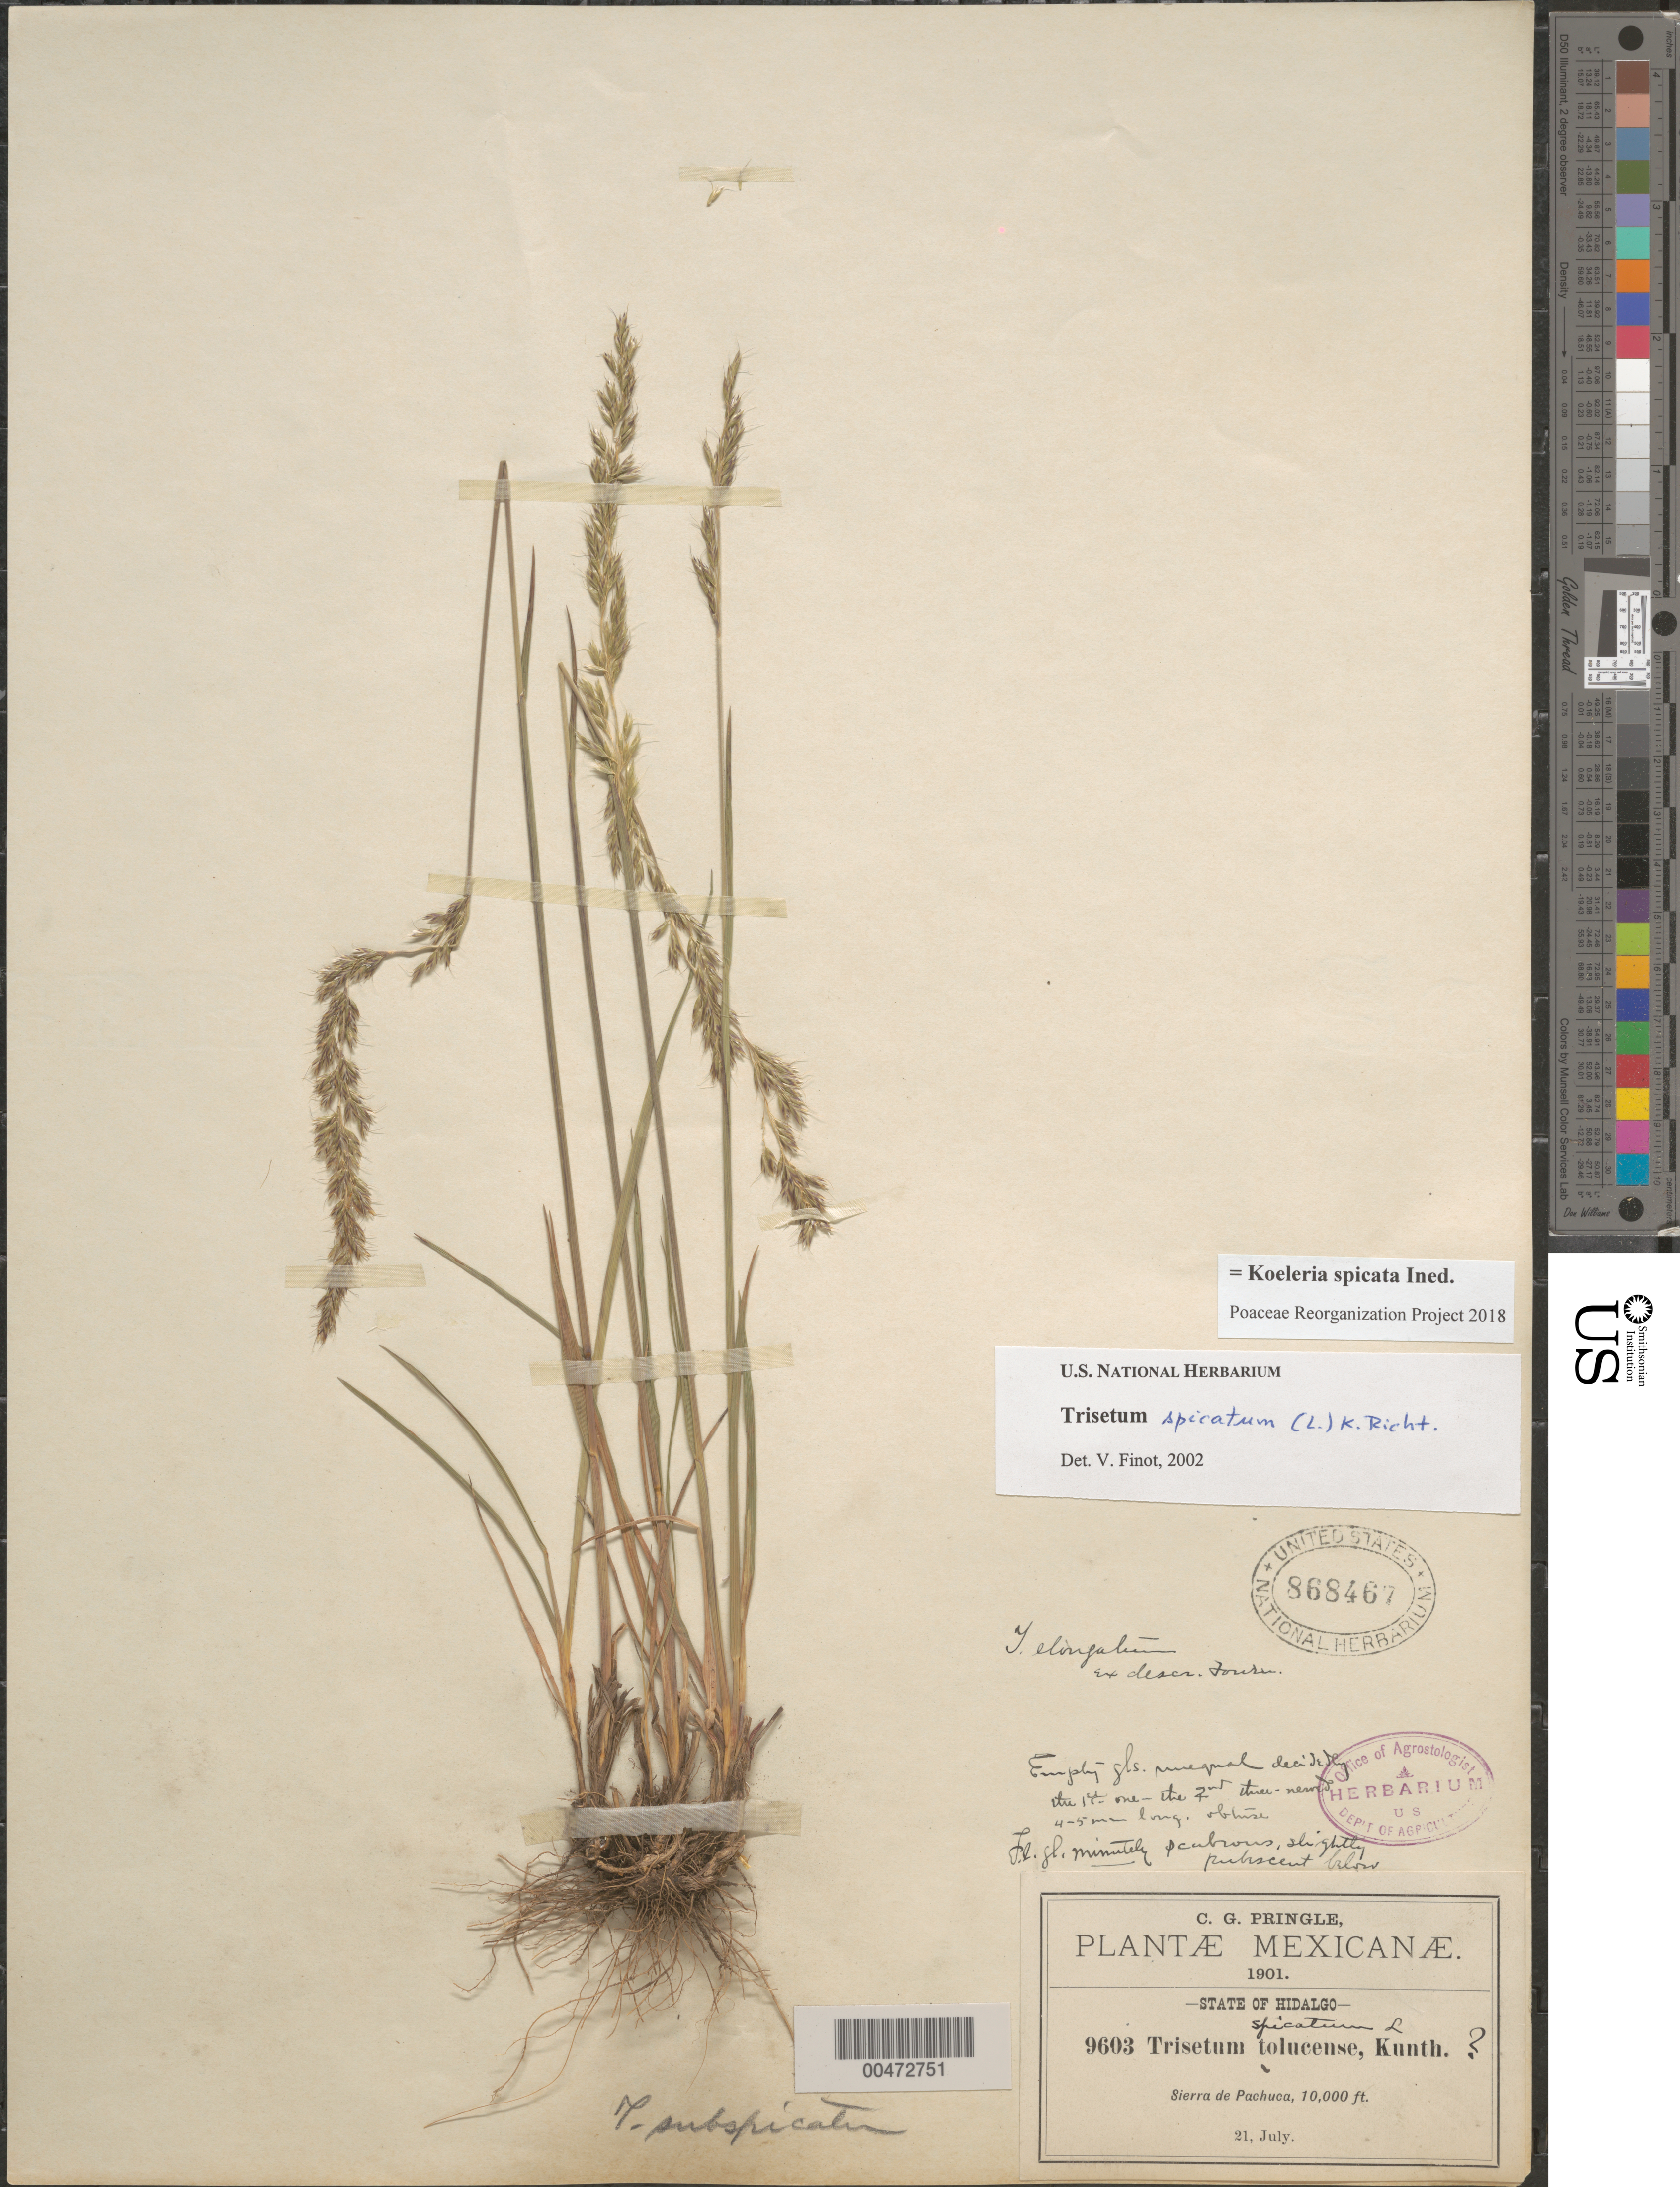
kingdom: Plantae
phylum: Tracheophyta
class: Liliopsida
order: Poales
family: Poaceae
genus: Koeleria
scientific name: Koeleria spicata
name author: (L.) Barberá et al.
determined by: Poaceae Reorganization Project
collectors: C. G. Pringle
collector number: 9603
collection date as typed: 21 Jul 1901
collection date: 1901-07-21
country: Mexico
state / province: Hidalgo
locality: Sierra de Pachuca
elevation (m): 3048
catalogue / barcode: US 868467